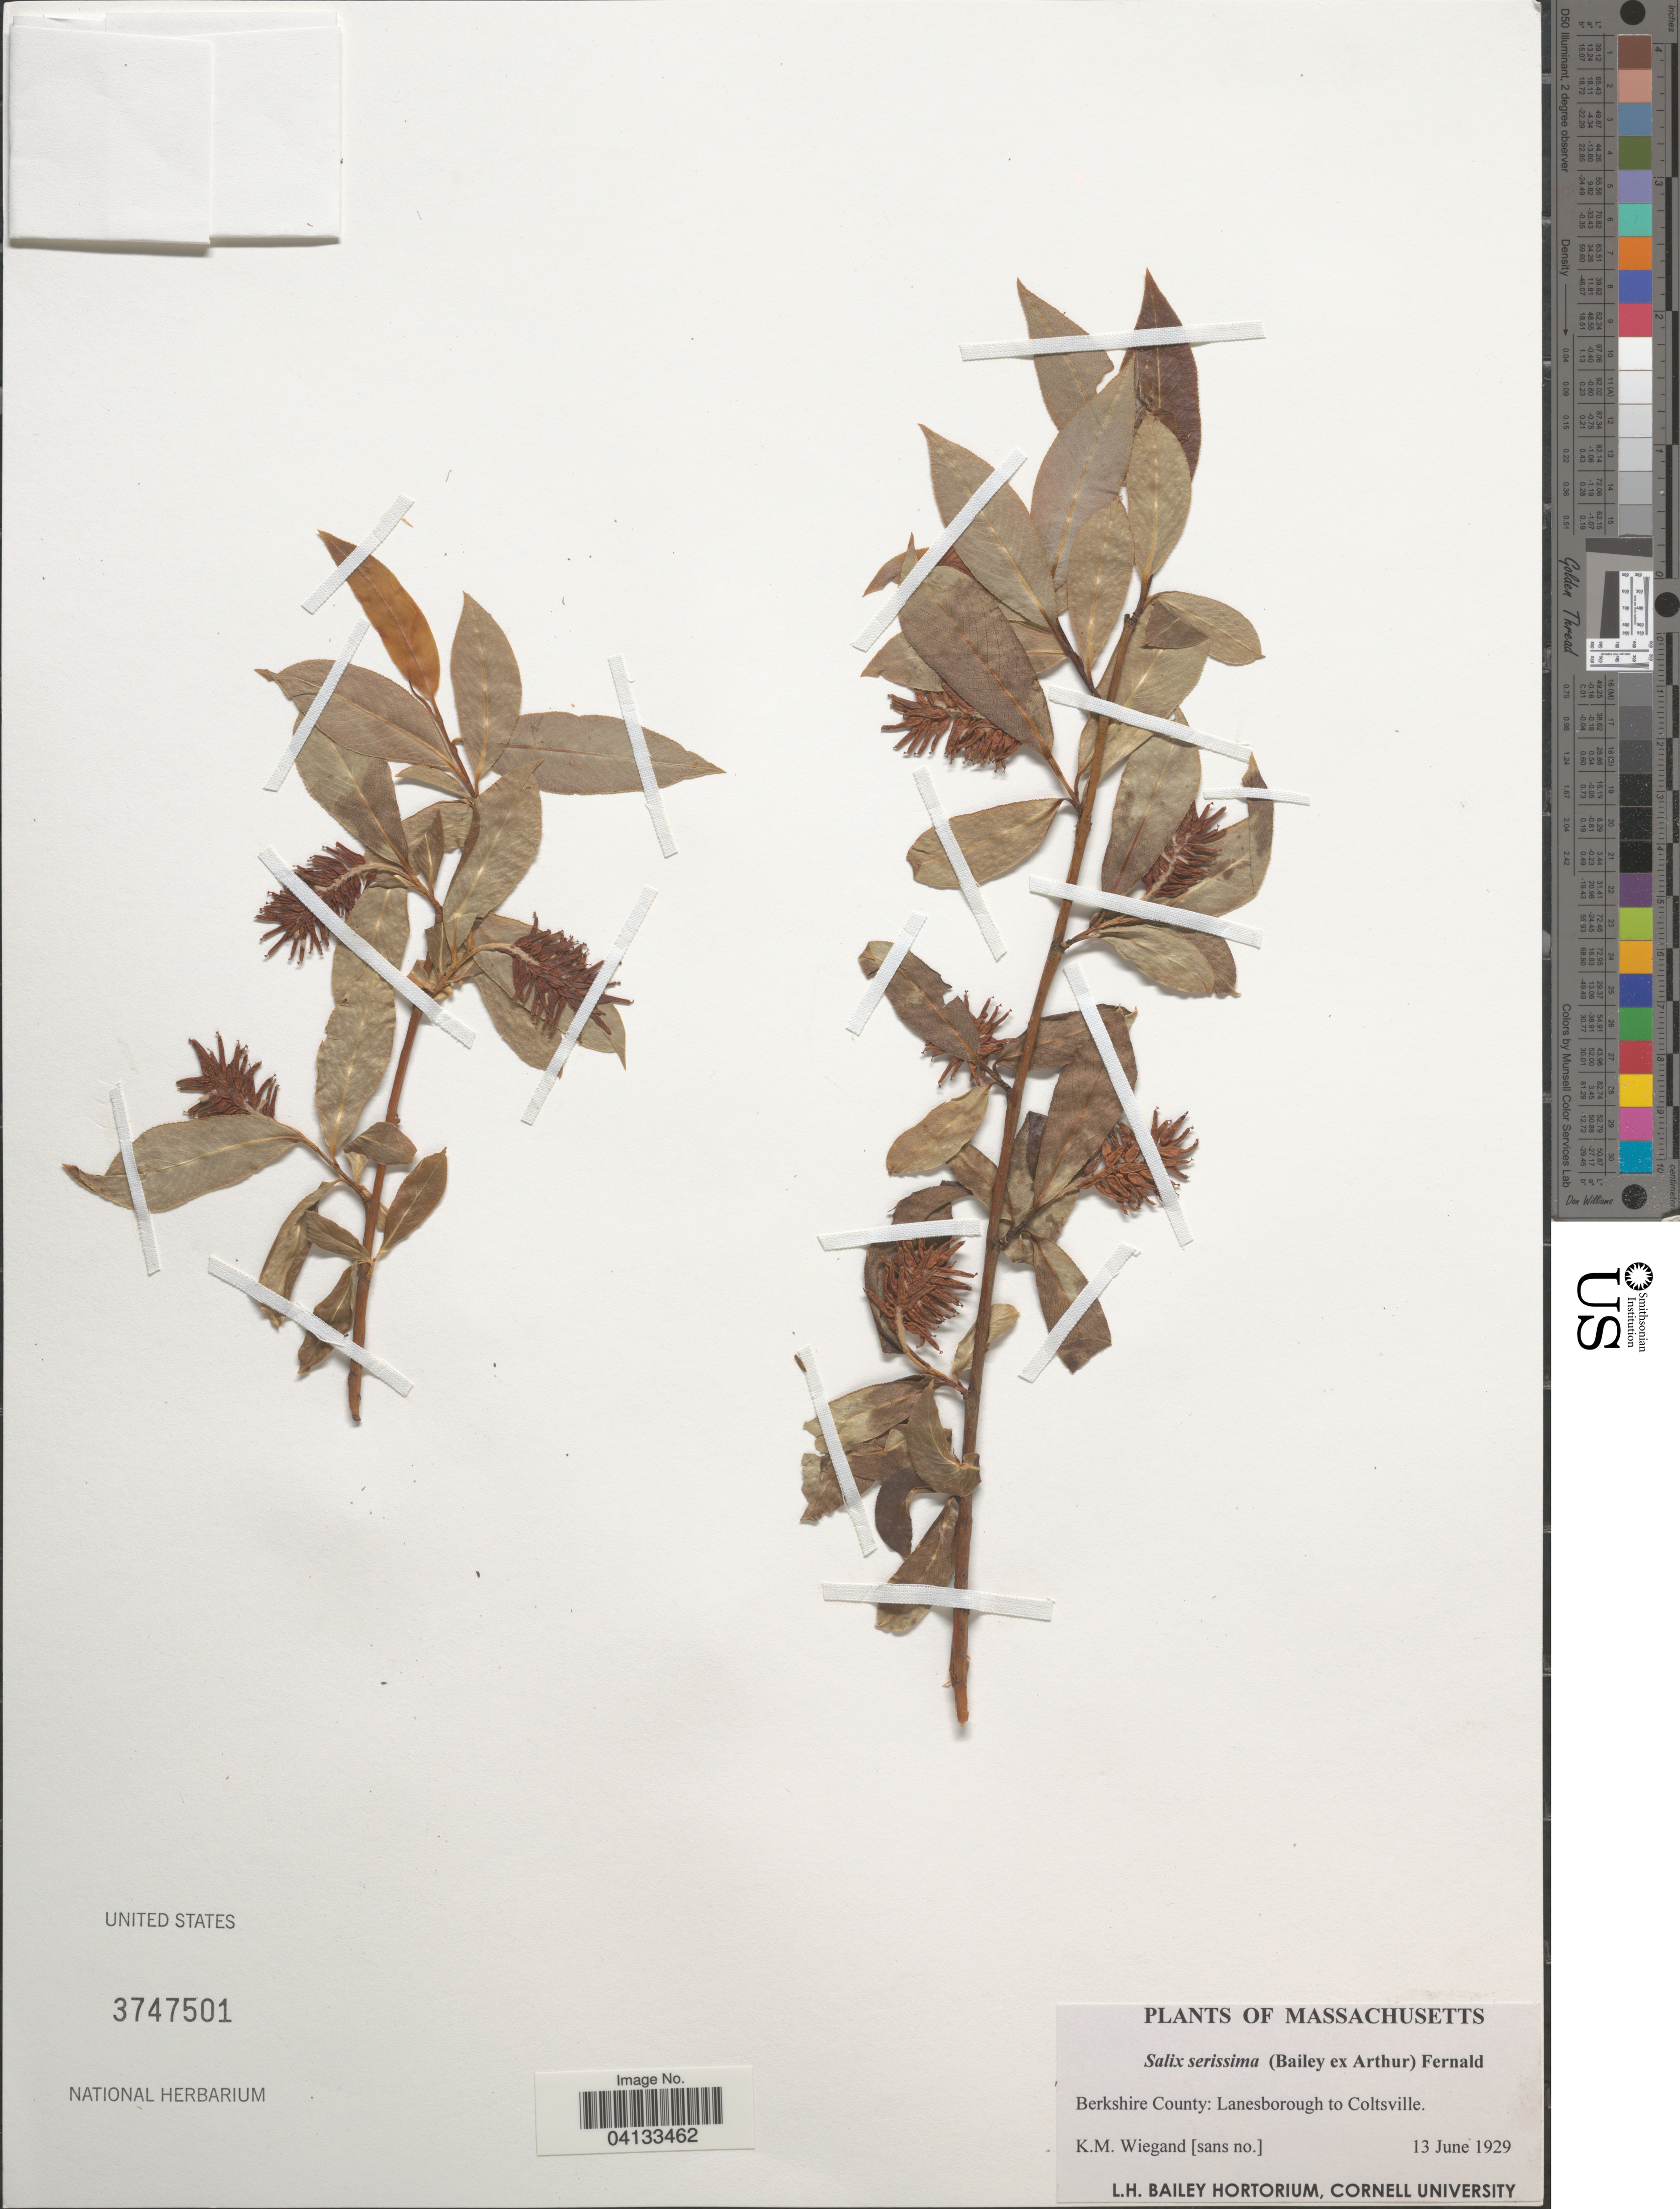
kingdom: Plantae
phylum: Tracheophyta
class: Magnoliopsida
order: Malpighiales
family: Salicaceae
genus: Salix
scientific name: Salix serissima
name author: (L.H. Bailey) Fernald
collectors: K. M. Wiegand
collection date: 1929-06-13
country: United States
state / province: Massachusetts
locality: Berkshire County: Lanesborough to Coltsville.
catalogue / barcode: US 3747501